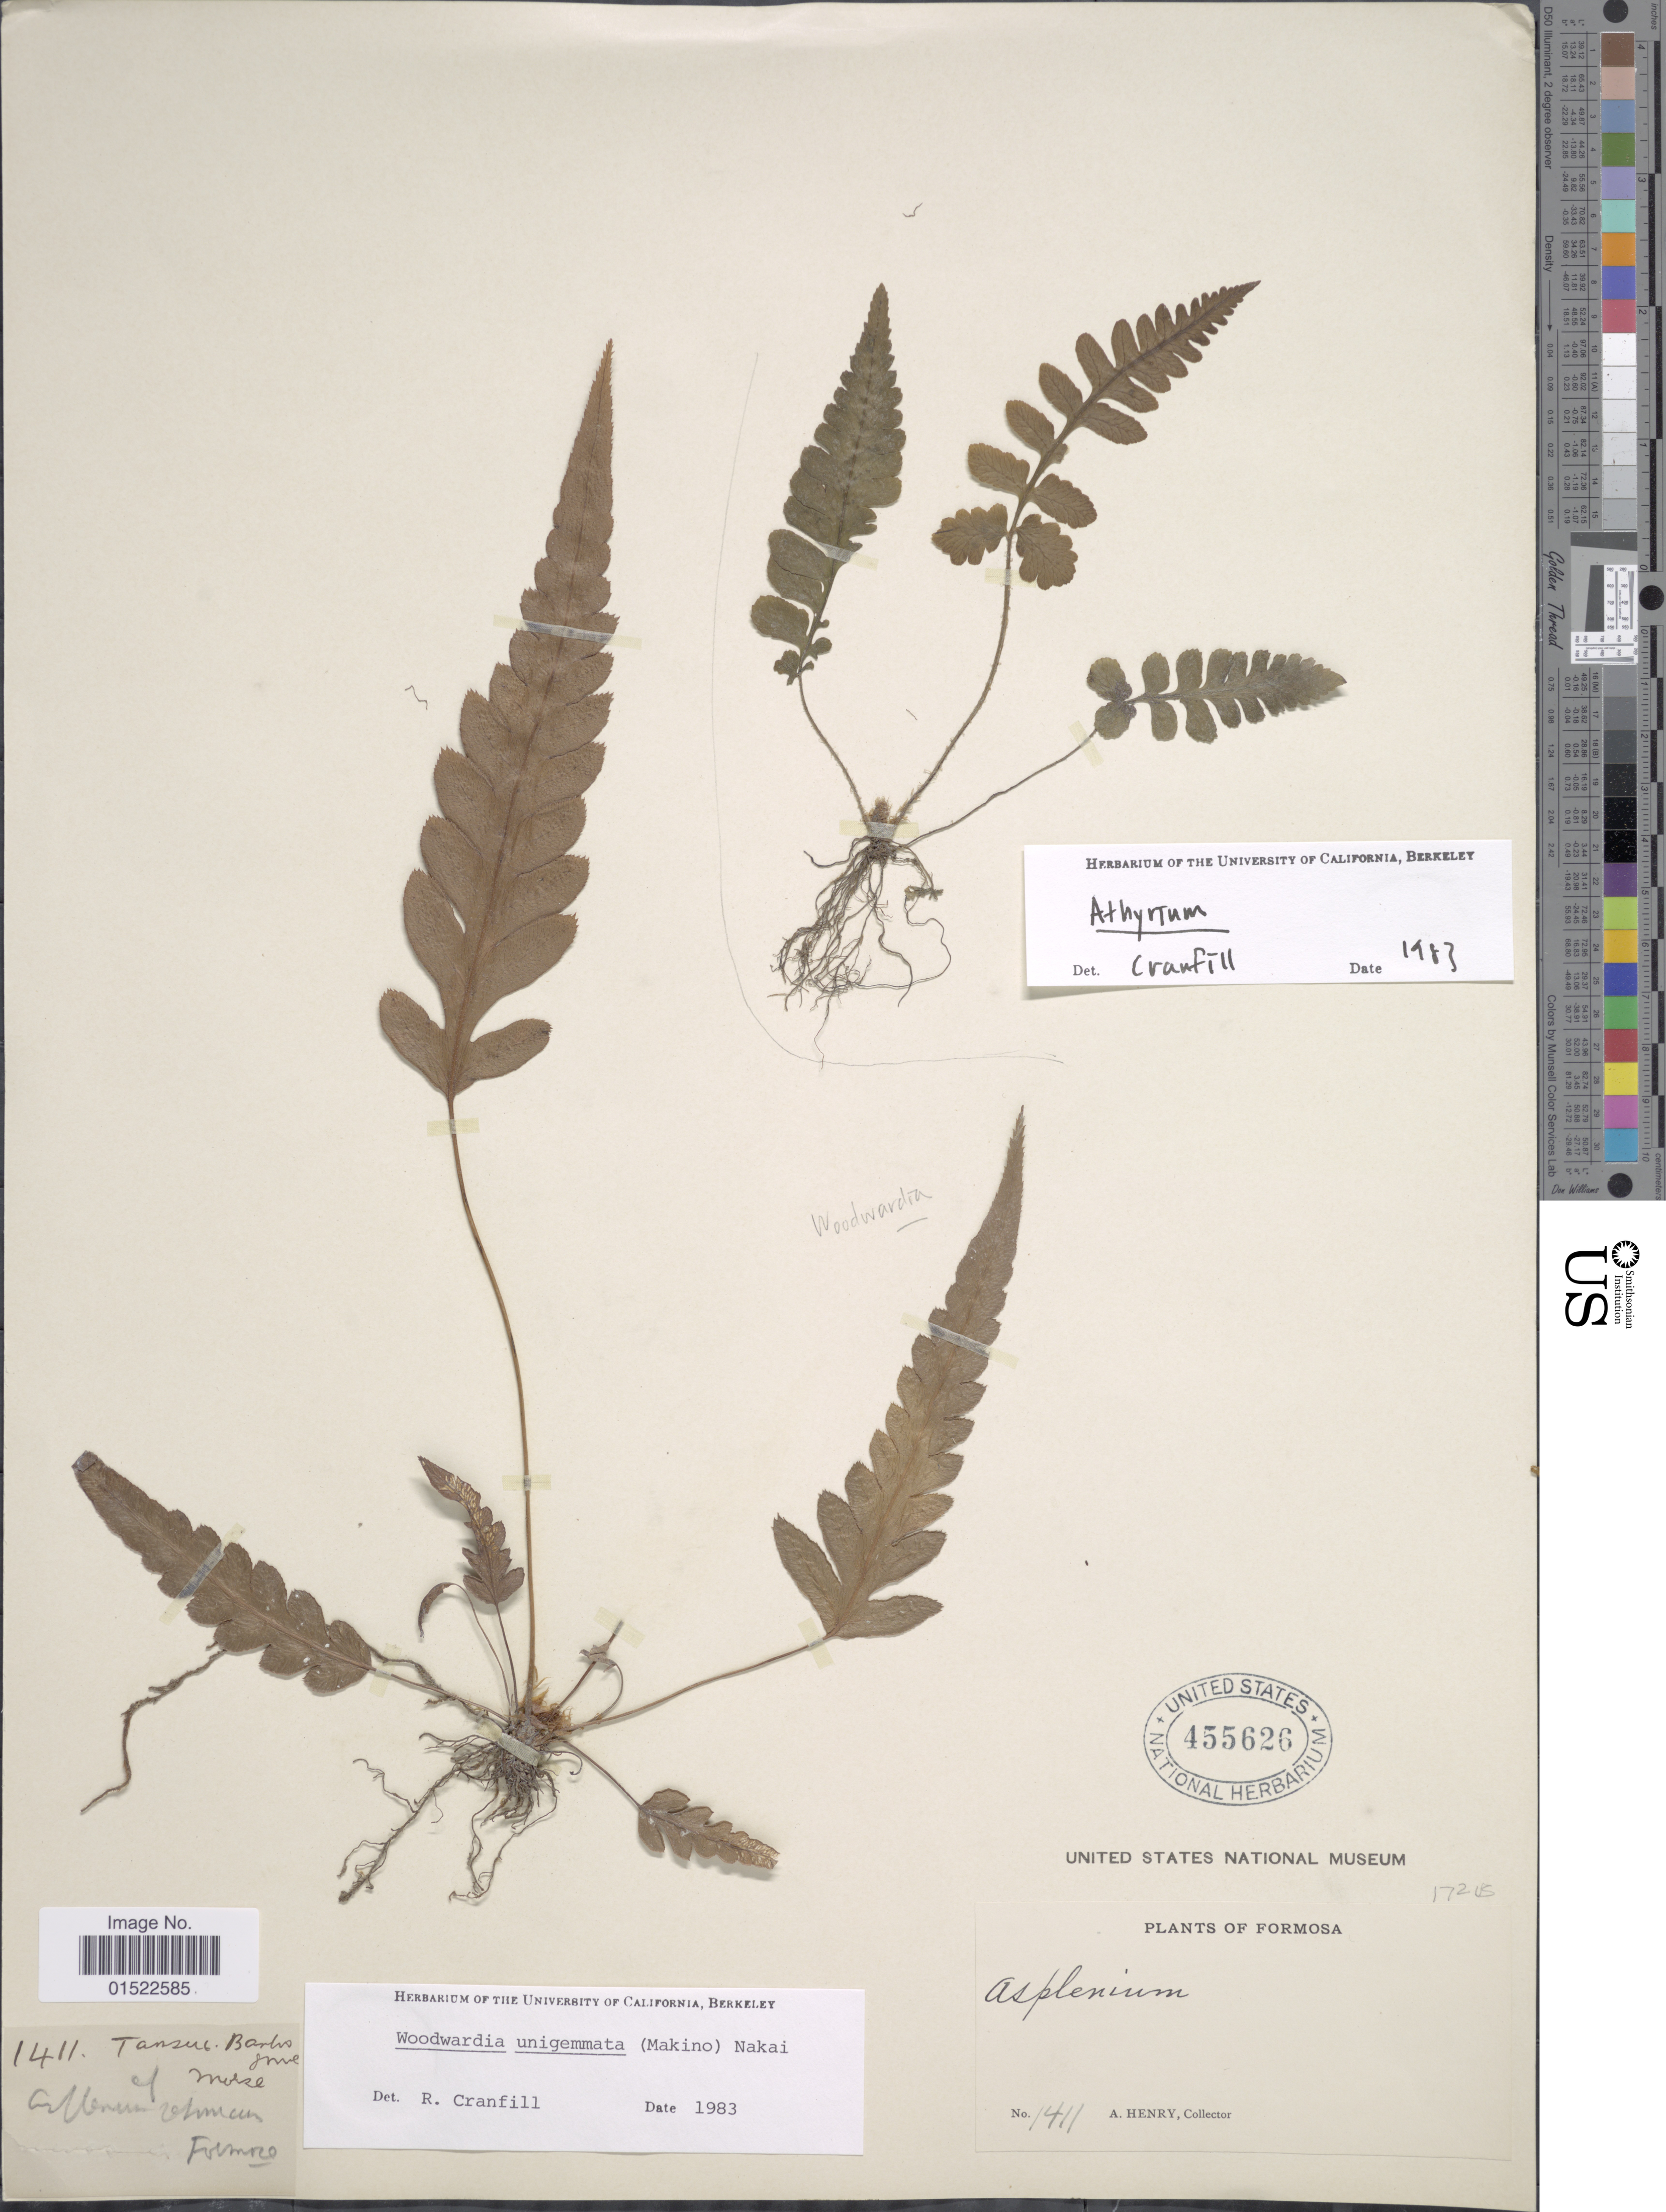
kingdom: Plantae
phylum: Tracheophyta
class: Polypodiopsida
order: Polypodiales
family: Blechnaceae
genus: Woodwardia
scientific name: Woodwardia unigemmata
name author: (Makino) Nakai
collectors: A. Henry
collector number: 1411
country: Taiwan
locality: Formosa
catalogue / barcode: US 455626